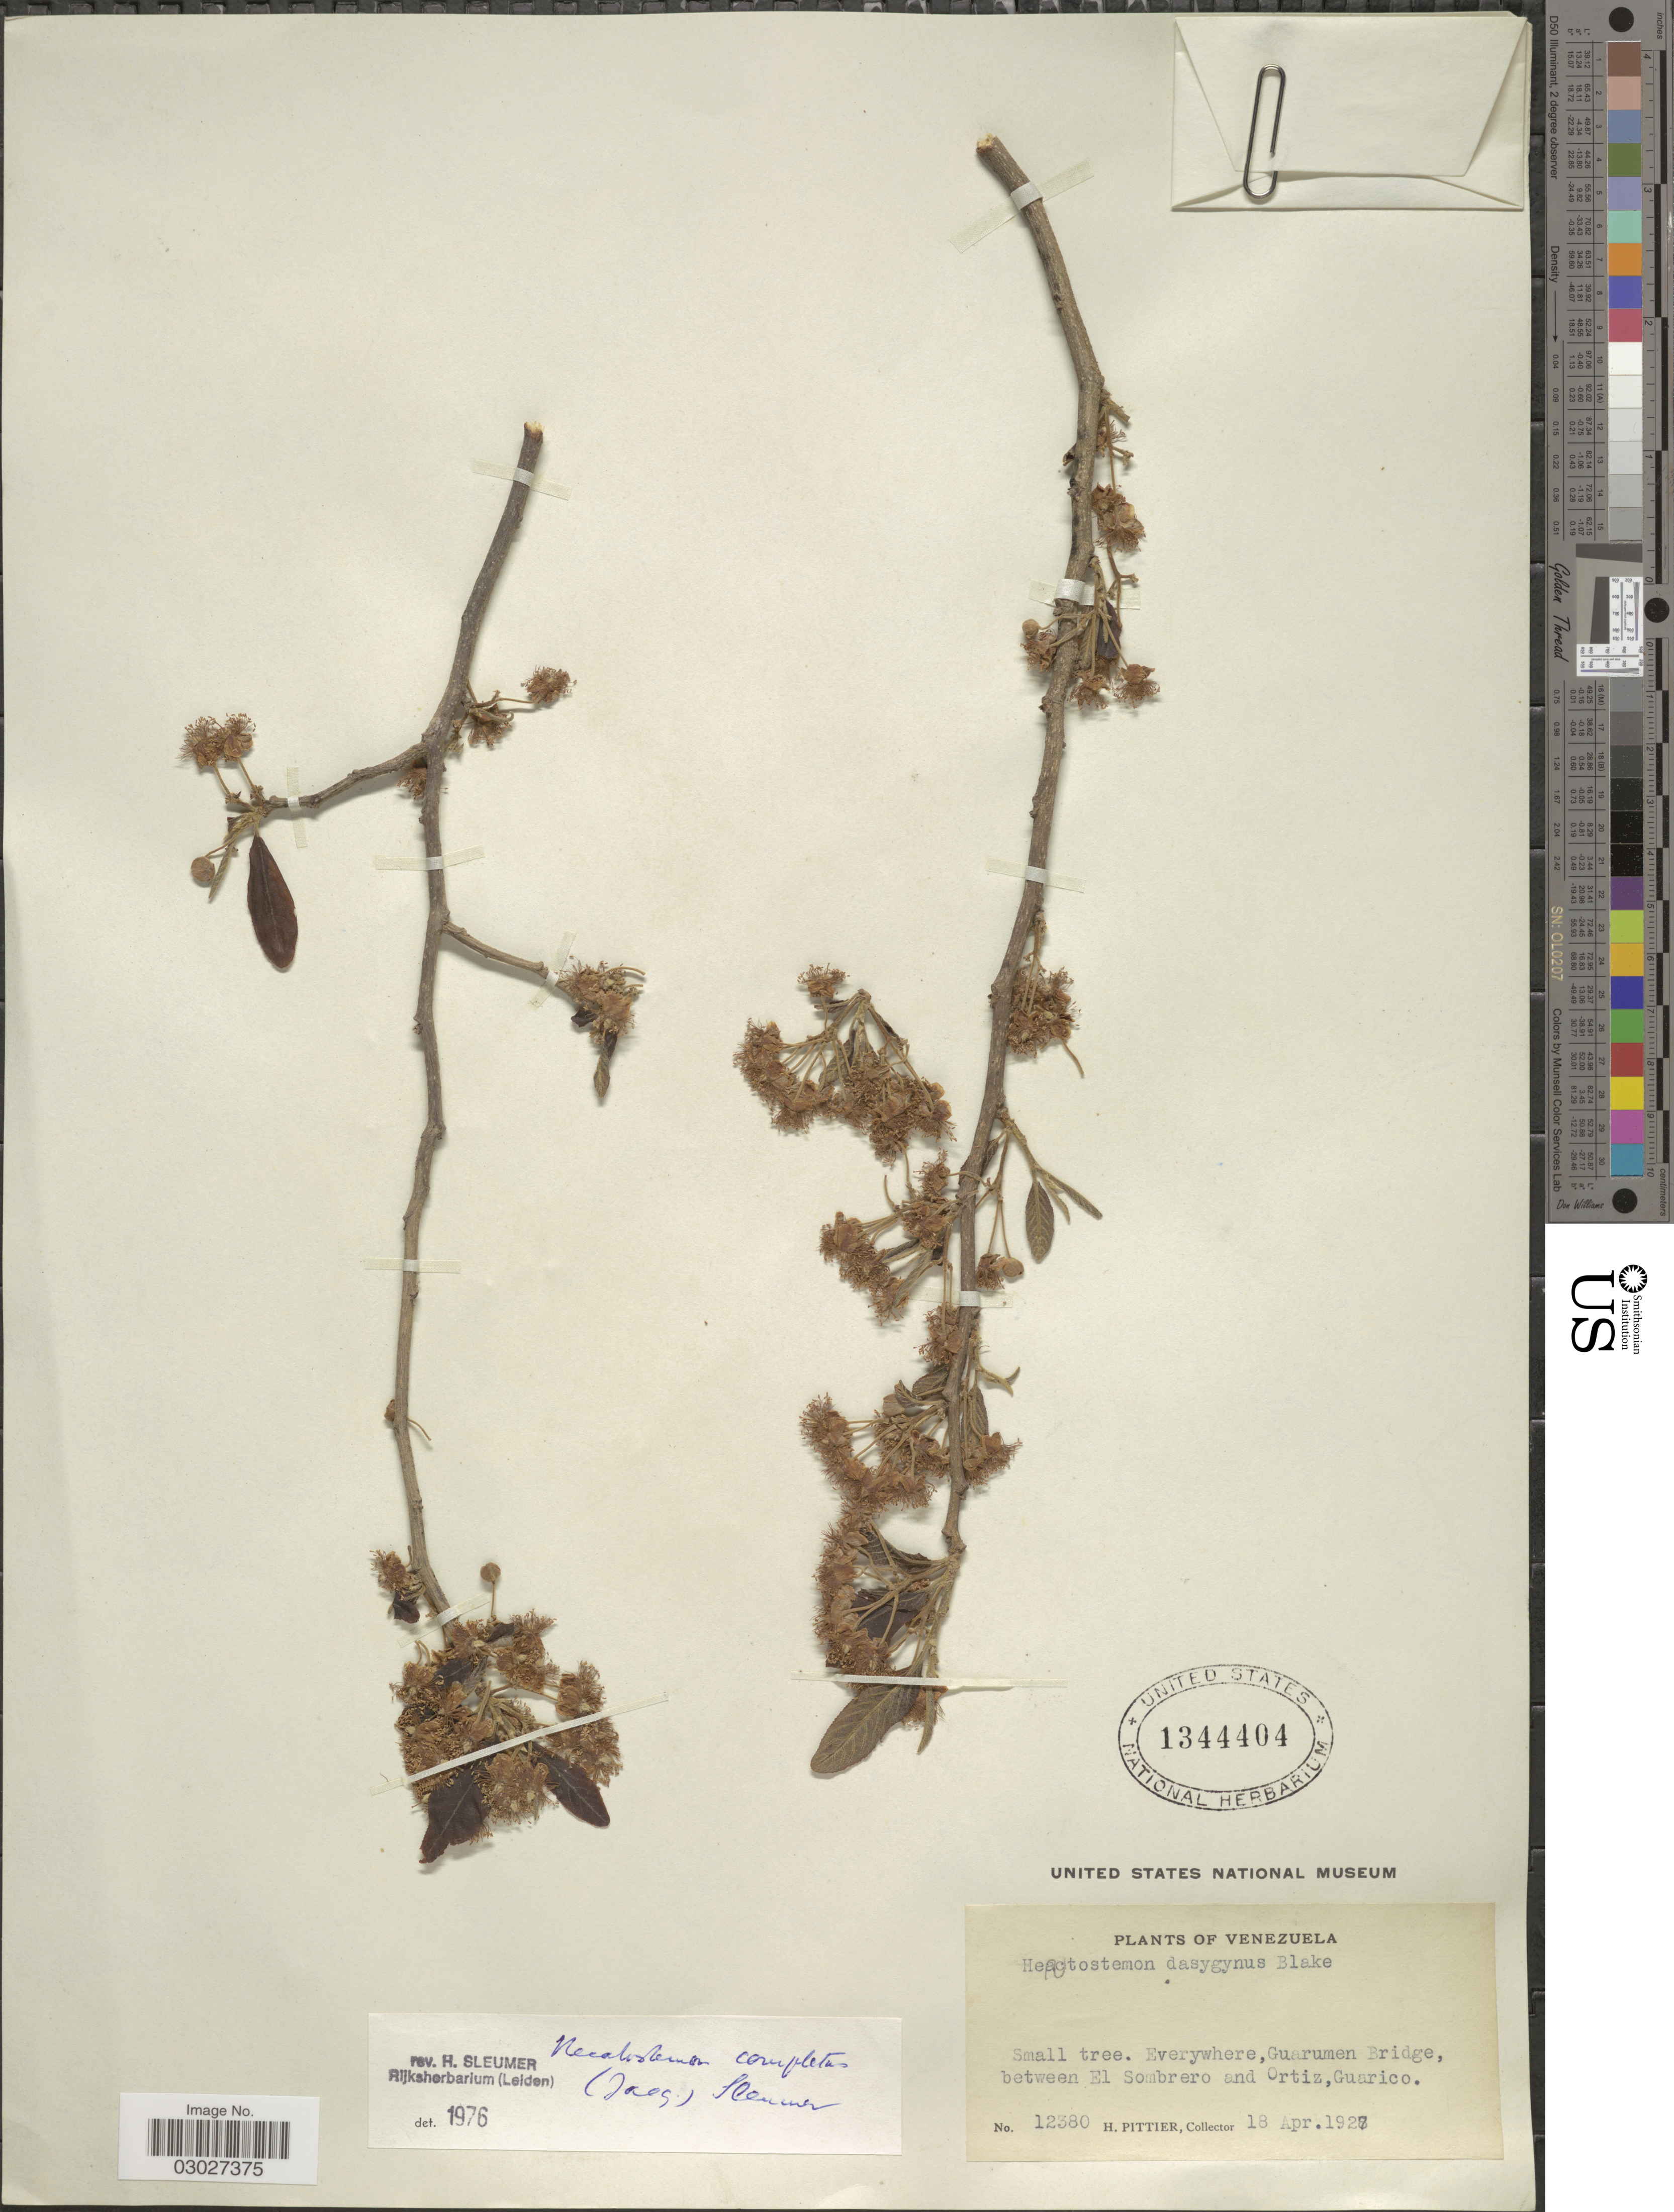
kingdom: Plantae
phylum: Tracheophyta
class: Magnoliopsida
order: Malpighiales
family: Salicaceae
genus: Casearia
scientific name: Casearia completa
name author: (Jacq.) T. Samar. & M.H. Alford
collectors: H. F. Pittier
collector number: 12380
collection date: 1927-04-18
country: Venezuela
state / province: Guárico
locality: Everywhere, Guarumen Bridge, between El Sombrero and Ortiz.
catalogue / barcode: US 1344404